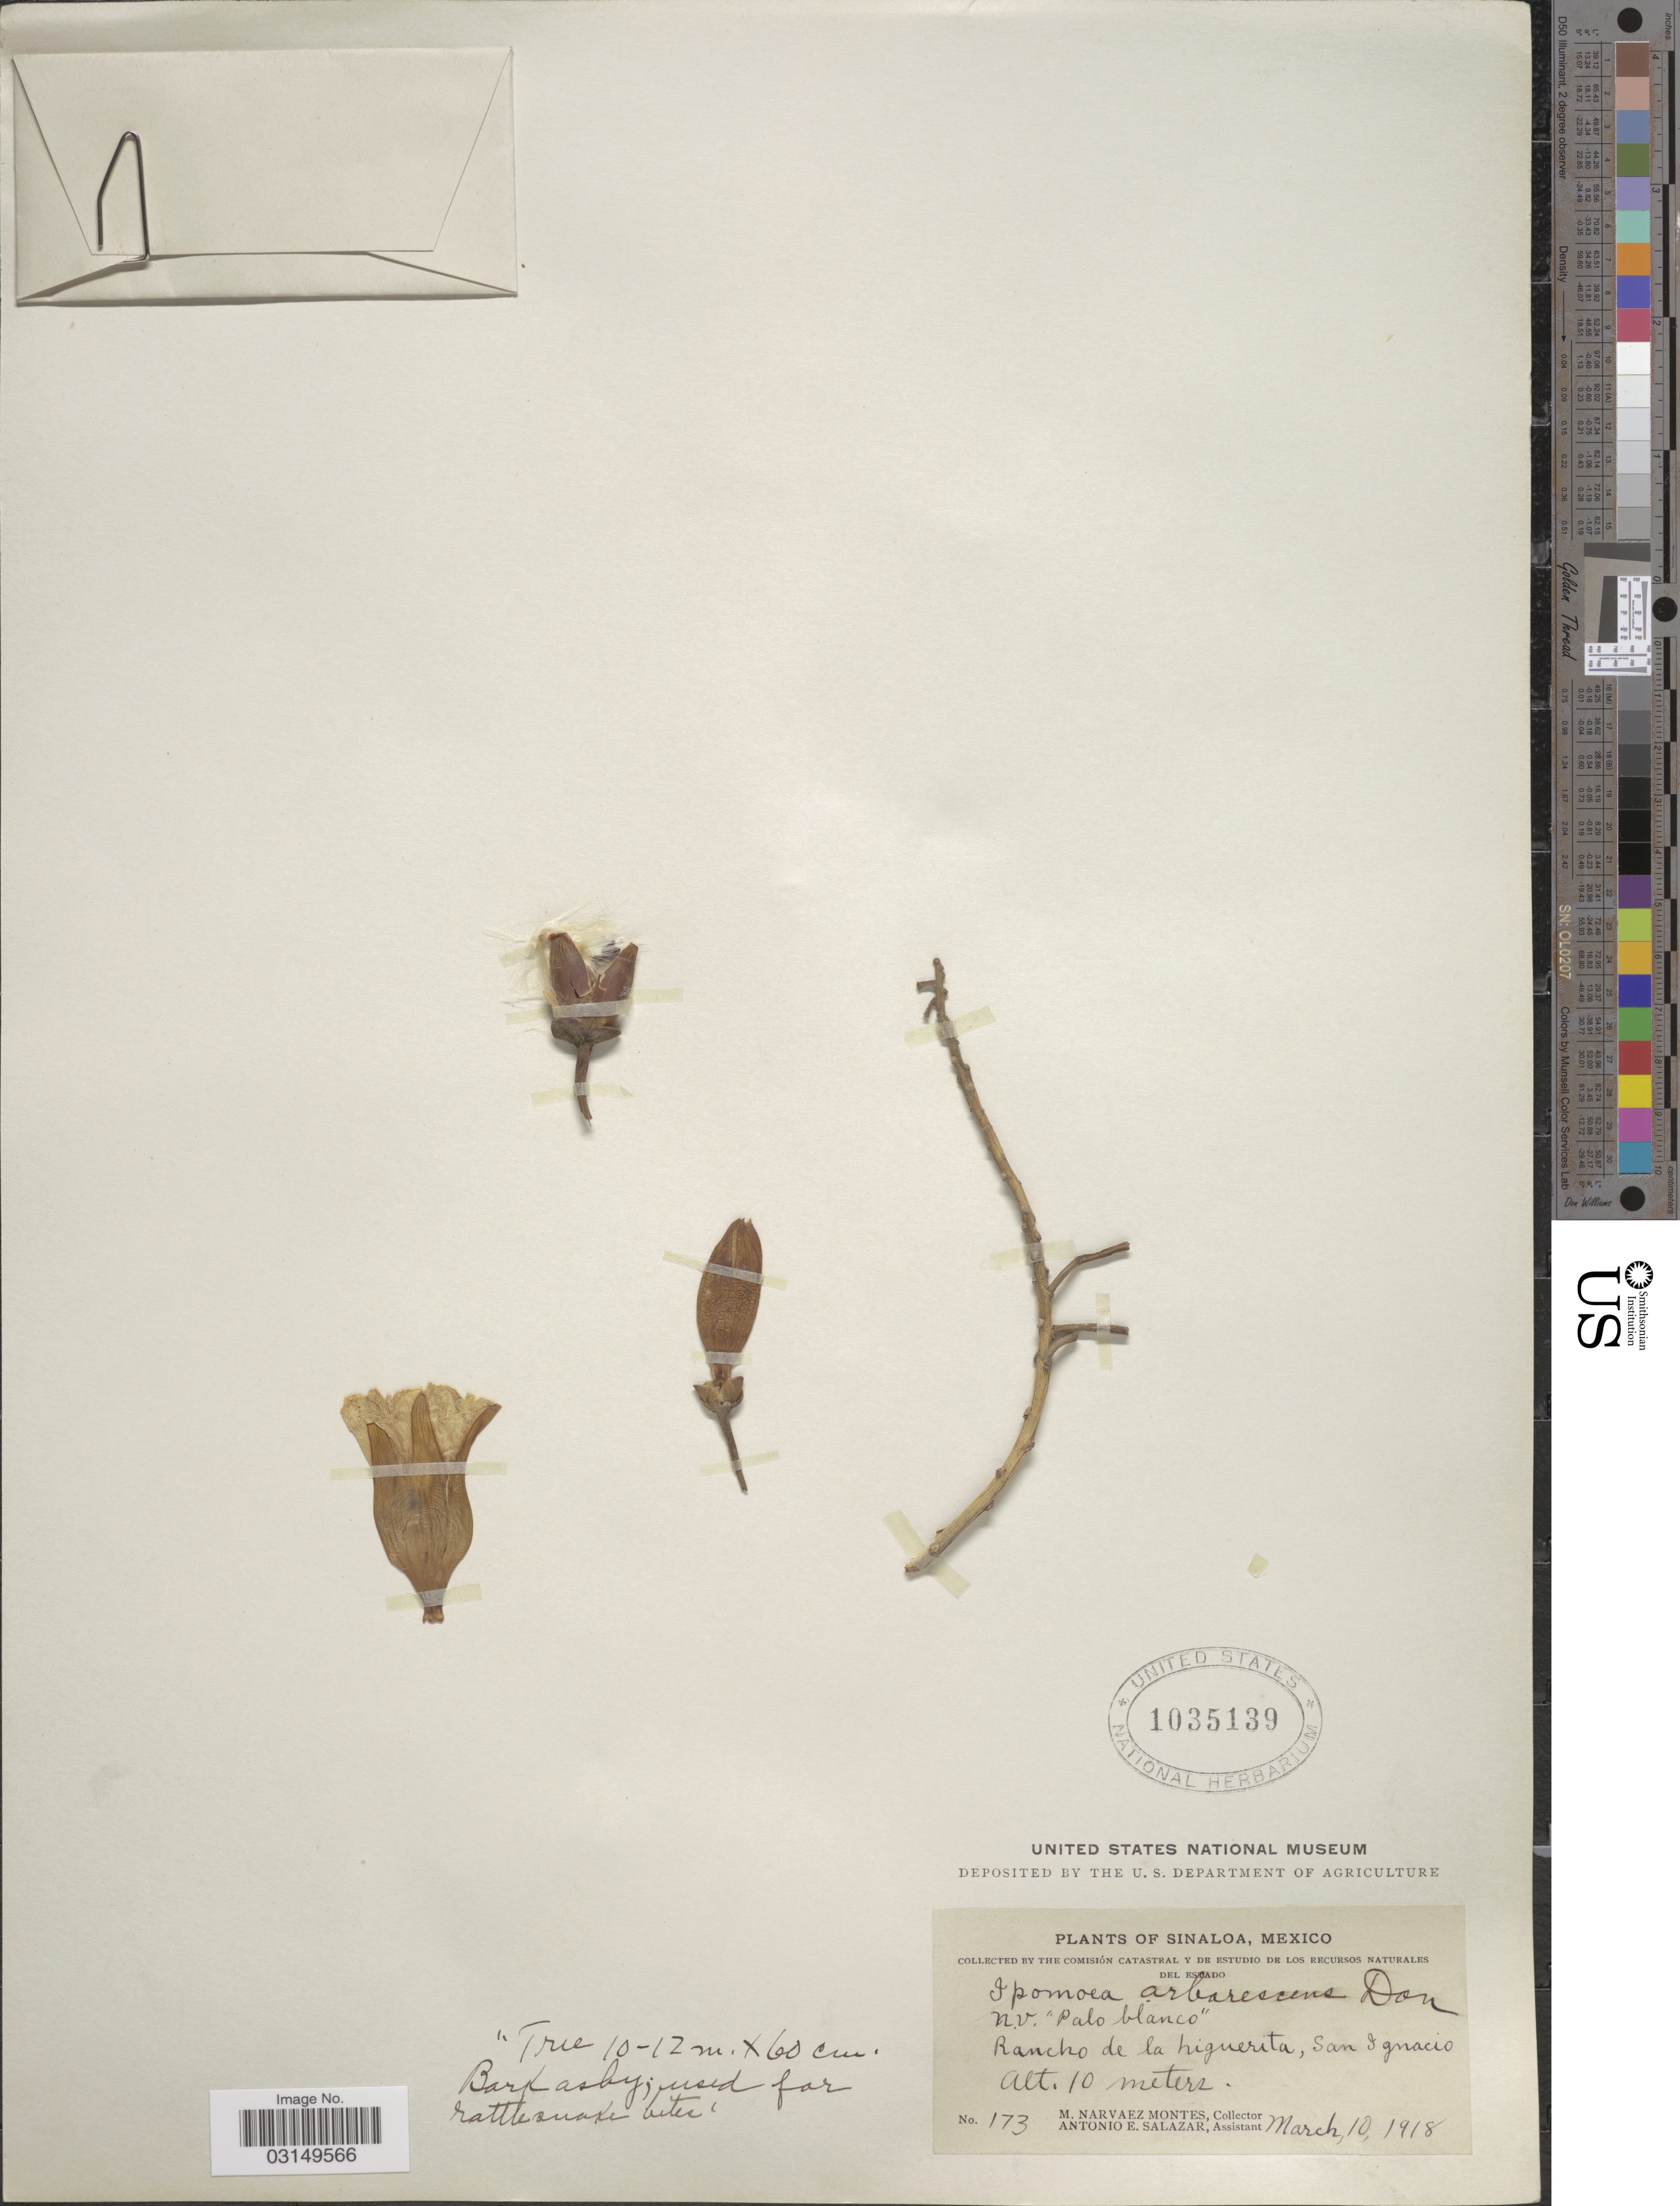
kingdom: Plantae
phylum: Tracheophyta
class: Magnoliopsida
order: Solanales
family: Convolvulaceae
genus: Ipomoea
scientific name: Ipomoea arborescens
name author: (Humb. & Bonpl. ex Willd.) G. Don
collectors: M. Narvaez-Montes & A. E. Salazar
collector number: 173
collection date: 1918-03-10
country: Mexico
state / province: Sinaloa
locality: Rancho de la higuerita, San Ignacio.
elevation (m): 10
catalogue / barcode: US 1035139